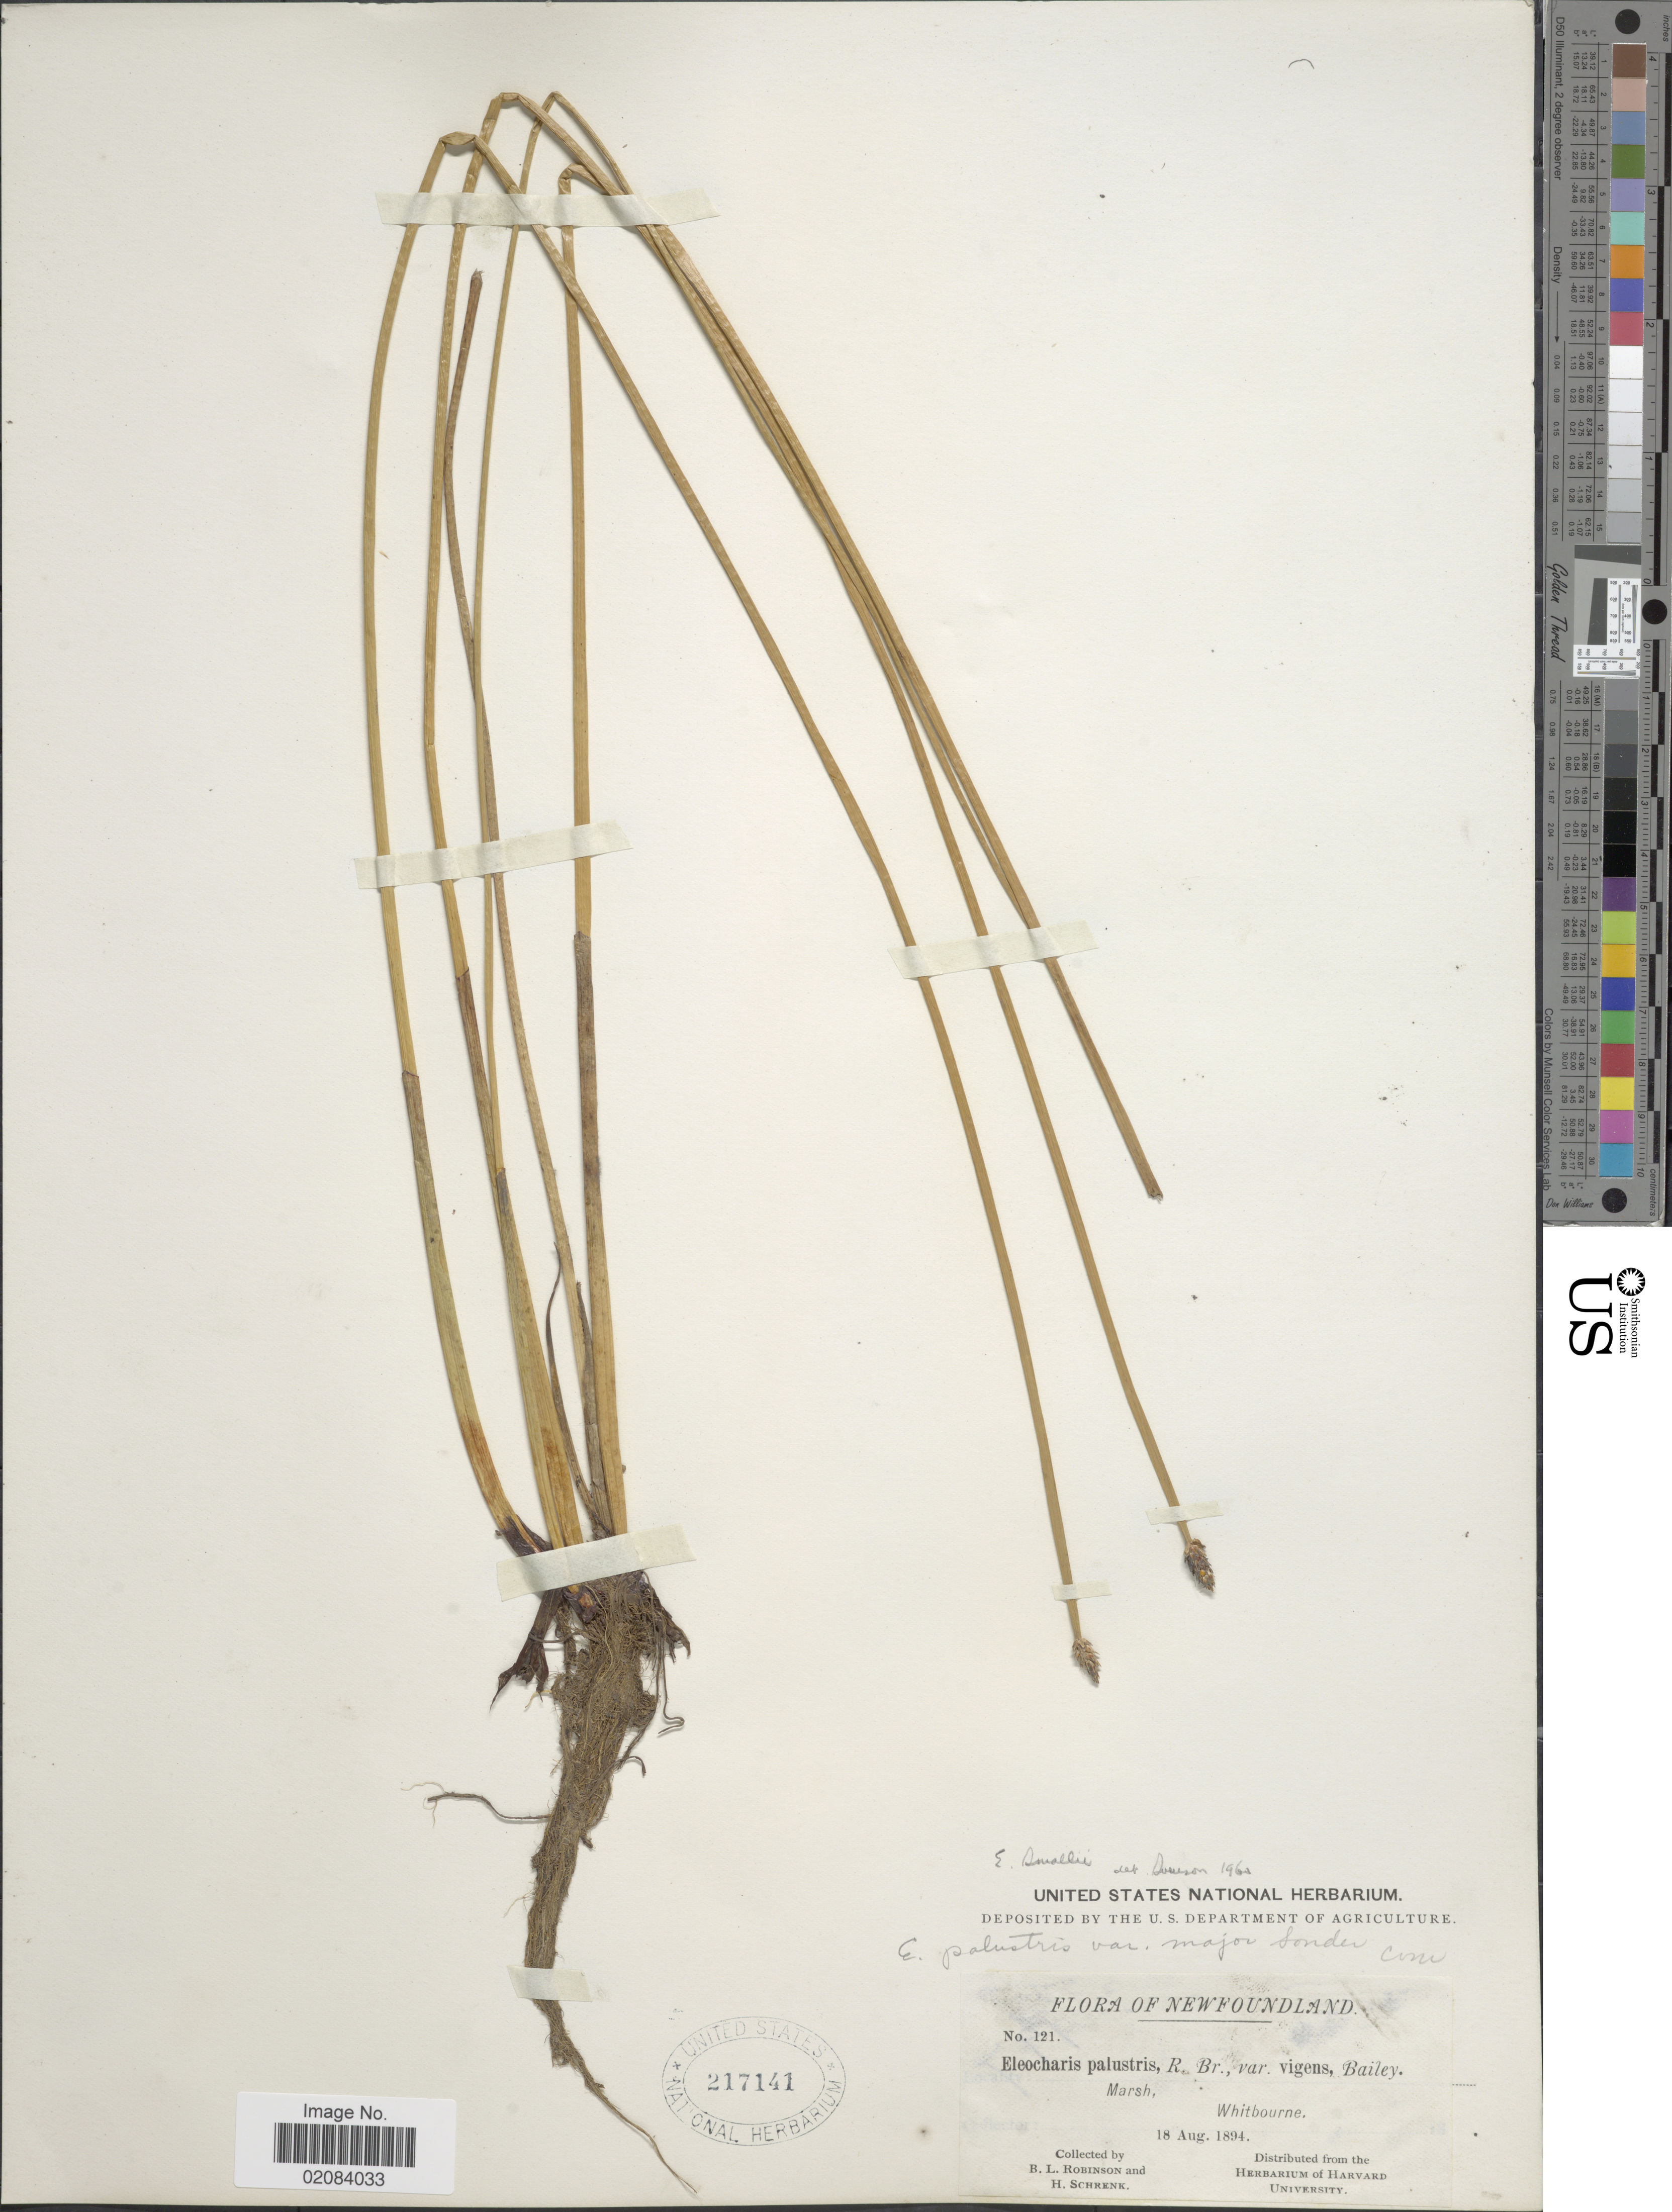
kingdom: Plantae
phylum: Tracheophyta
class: Liliopsida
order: Poales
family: Cyperaceae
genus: Eleocharis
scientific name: Eleocharis palustris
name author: (L.) Roem. & Schult.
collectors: B. L. Robinson & H. v. Schrenk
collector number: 121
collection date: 1894-08-18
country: Canada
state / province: Newfoundland and Labrador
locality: Newfoundland, Whitbourne.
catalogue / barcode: US 217141